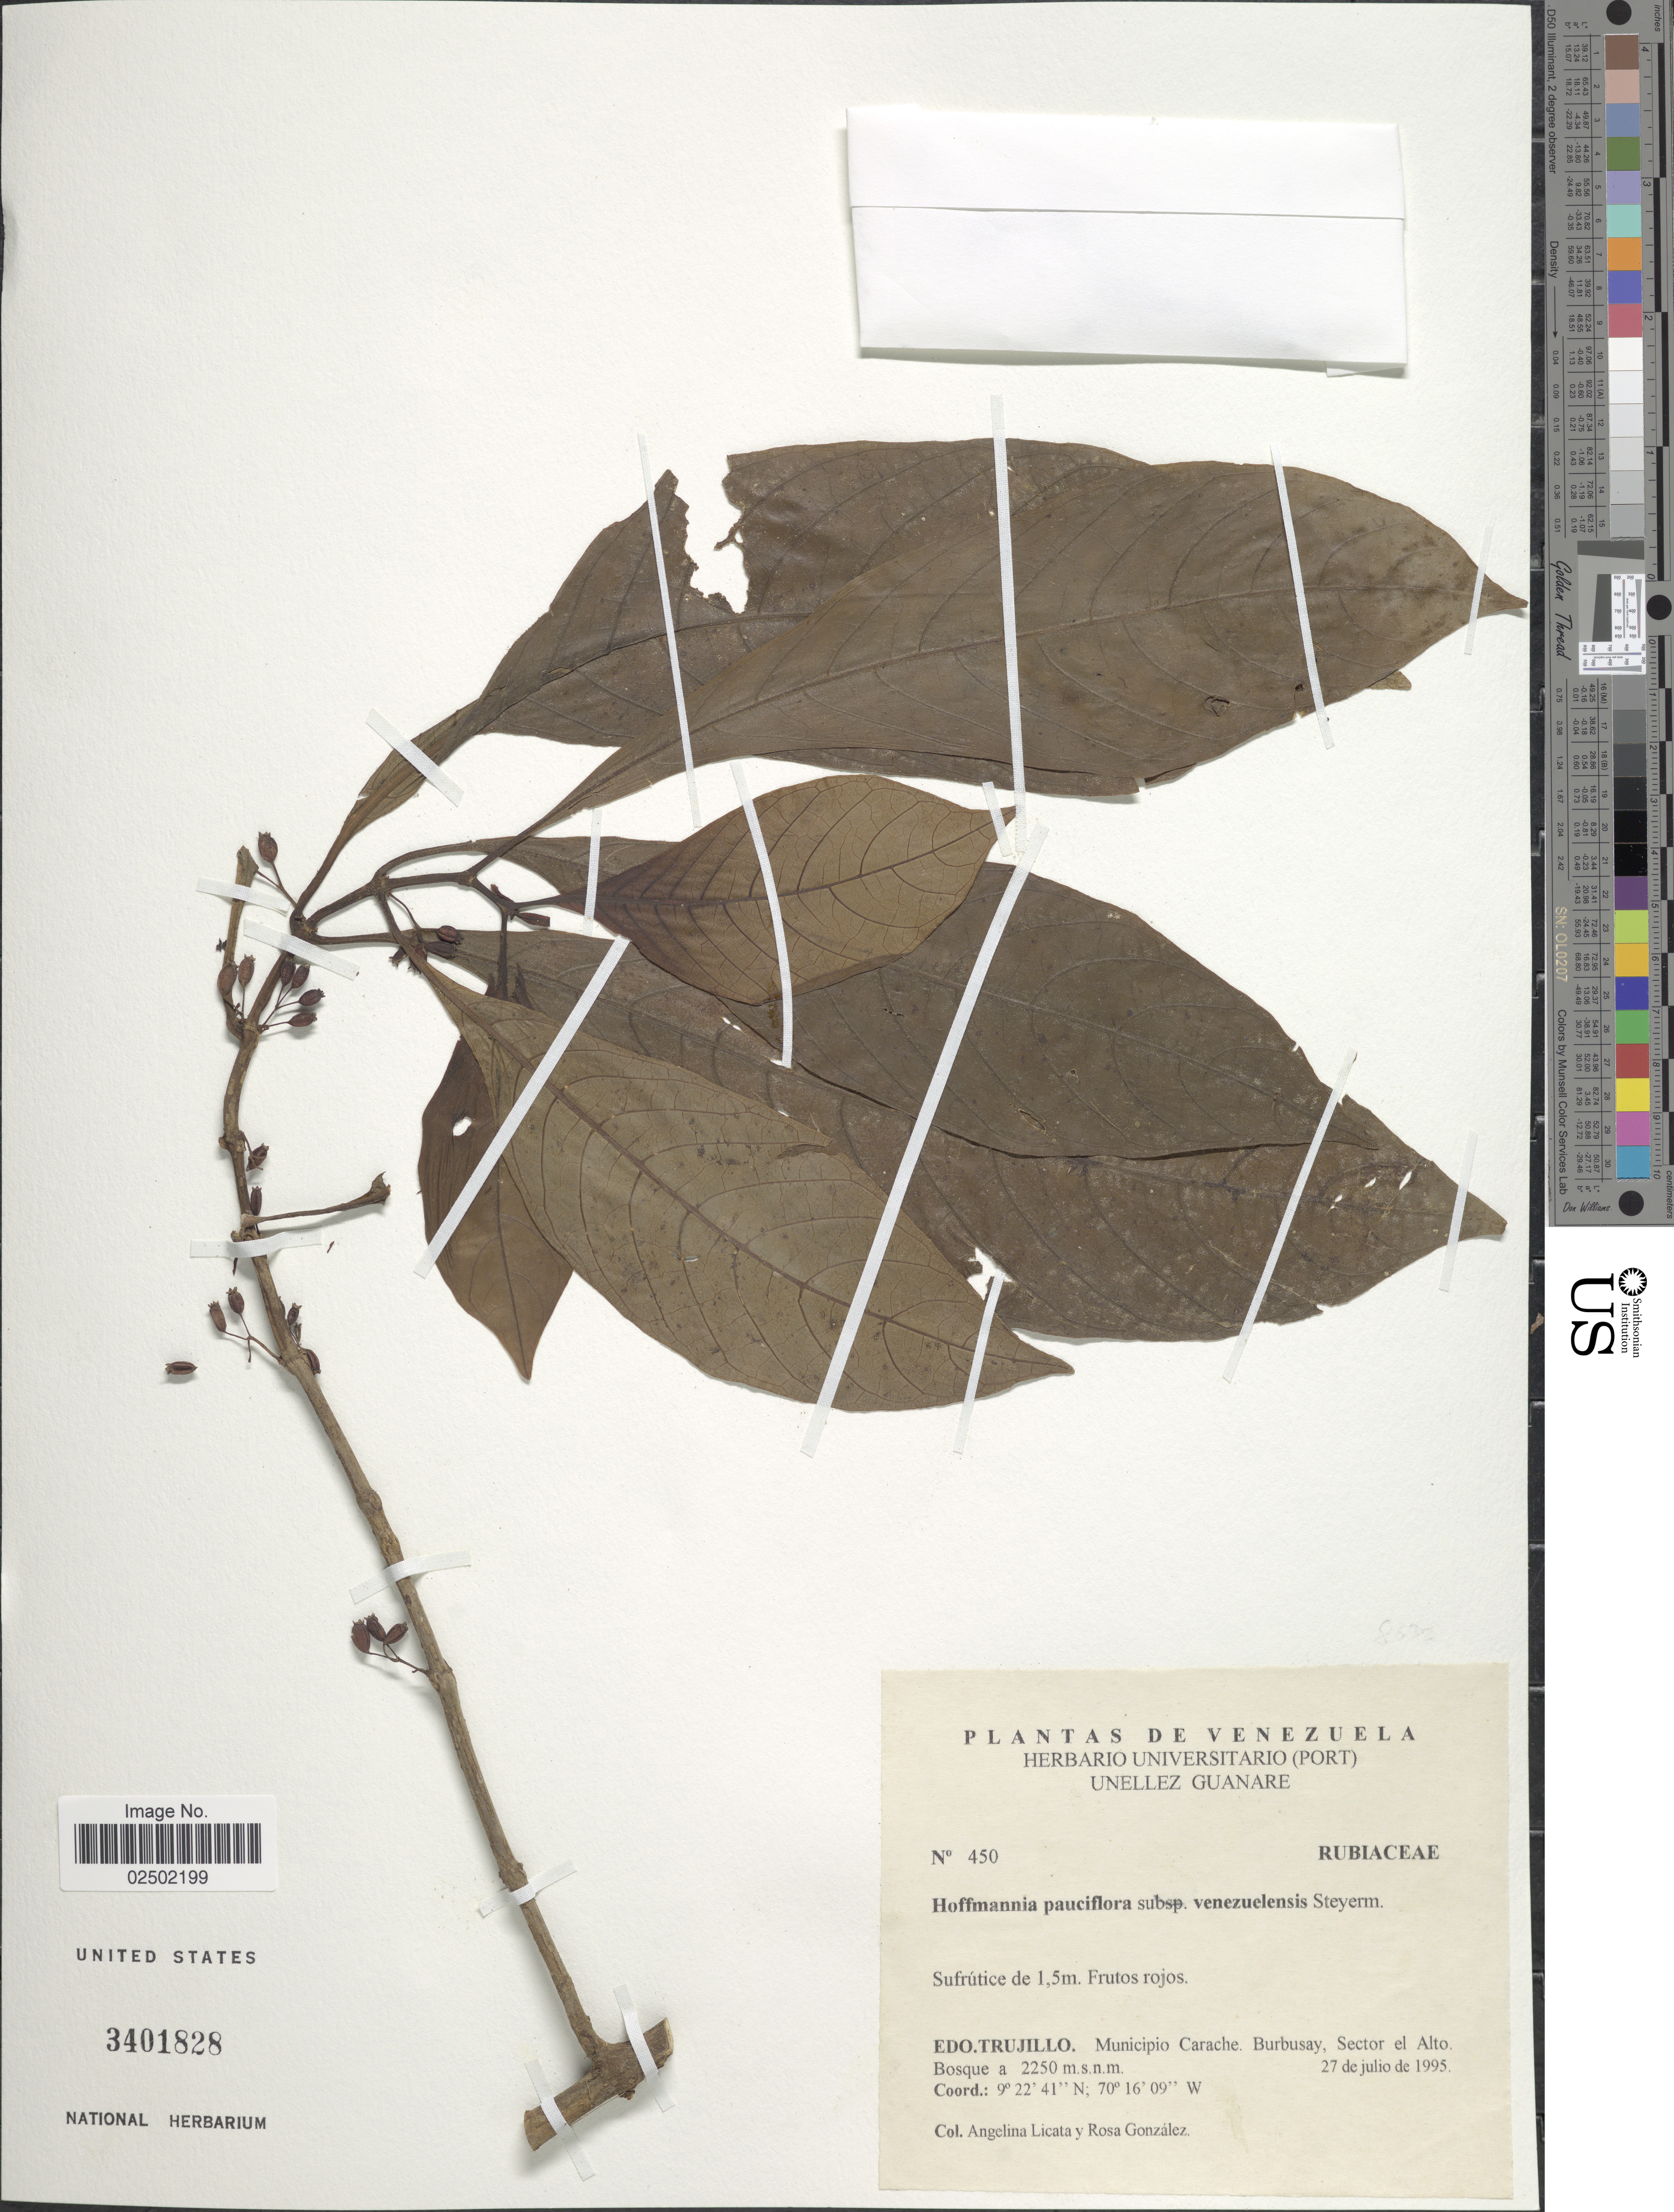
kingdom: Plantae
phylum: Tracheophyta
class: Magnoliopsida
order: Gentianales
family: Rubiaceae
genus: Hoffmannia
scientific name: Hoffmannia pauciflora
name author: Standl.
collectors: A. Licata & R. González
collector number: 450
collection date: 1995-07-27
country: Venezuela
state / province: Trujillo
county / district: Carache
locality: Burbusay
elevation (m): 2250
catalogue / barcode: US 3401828